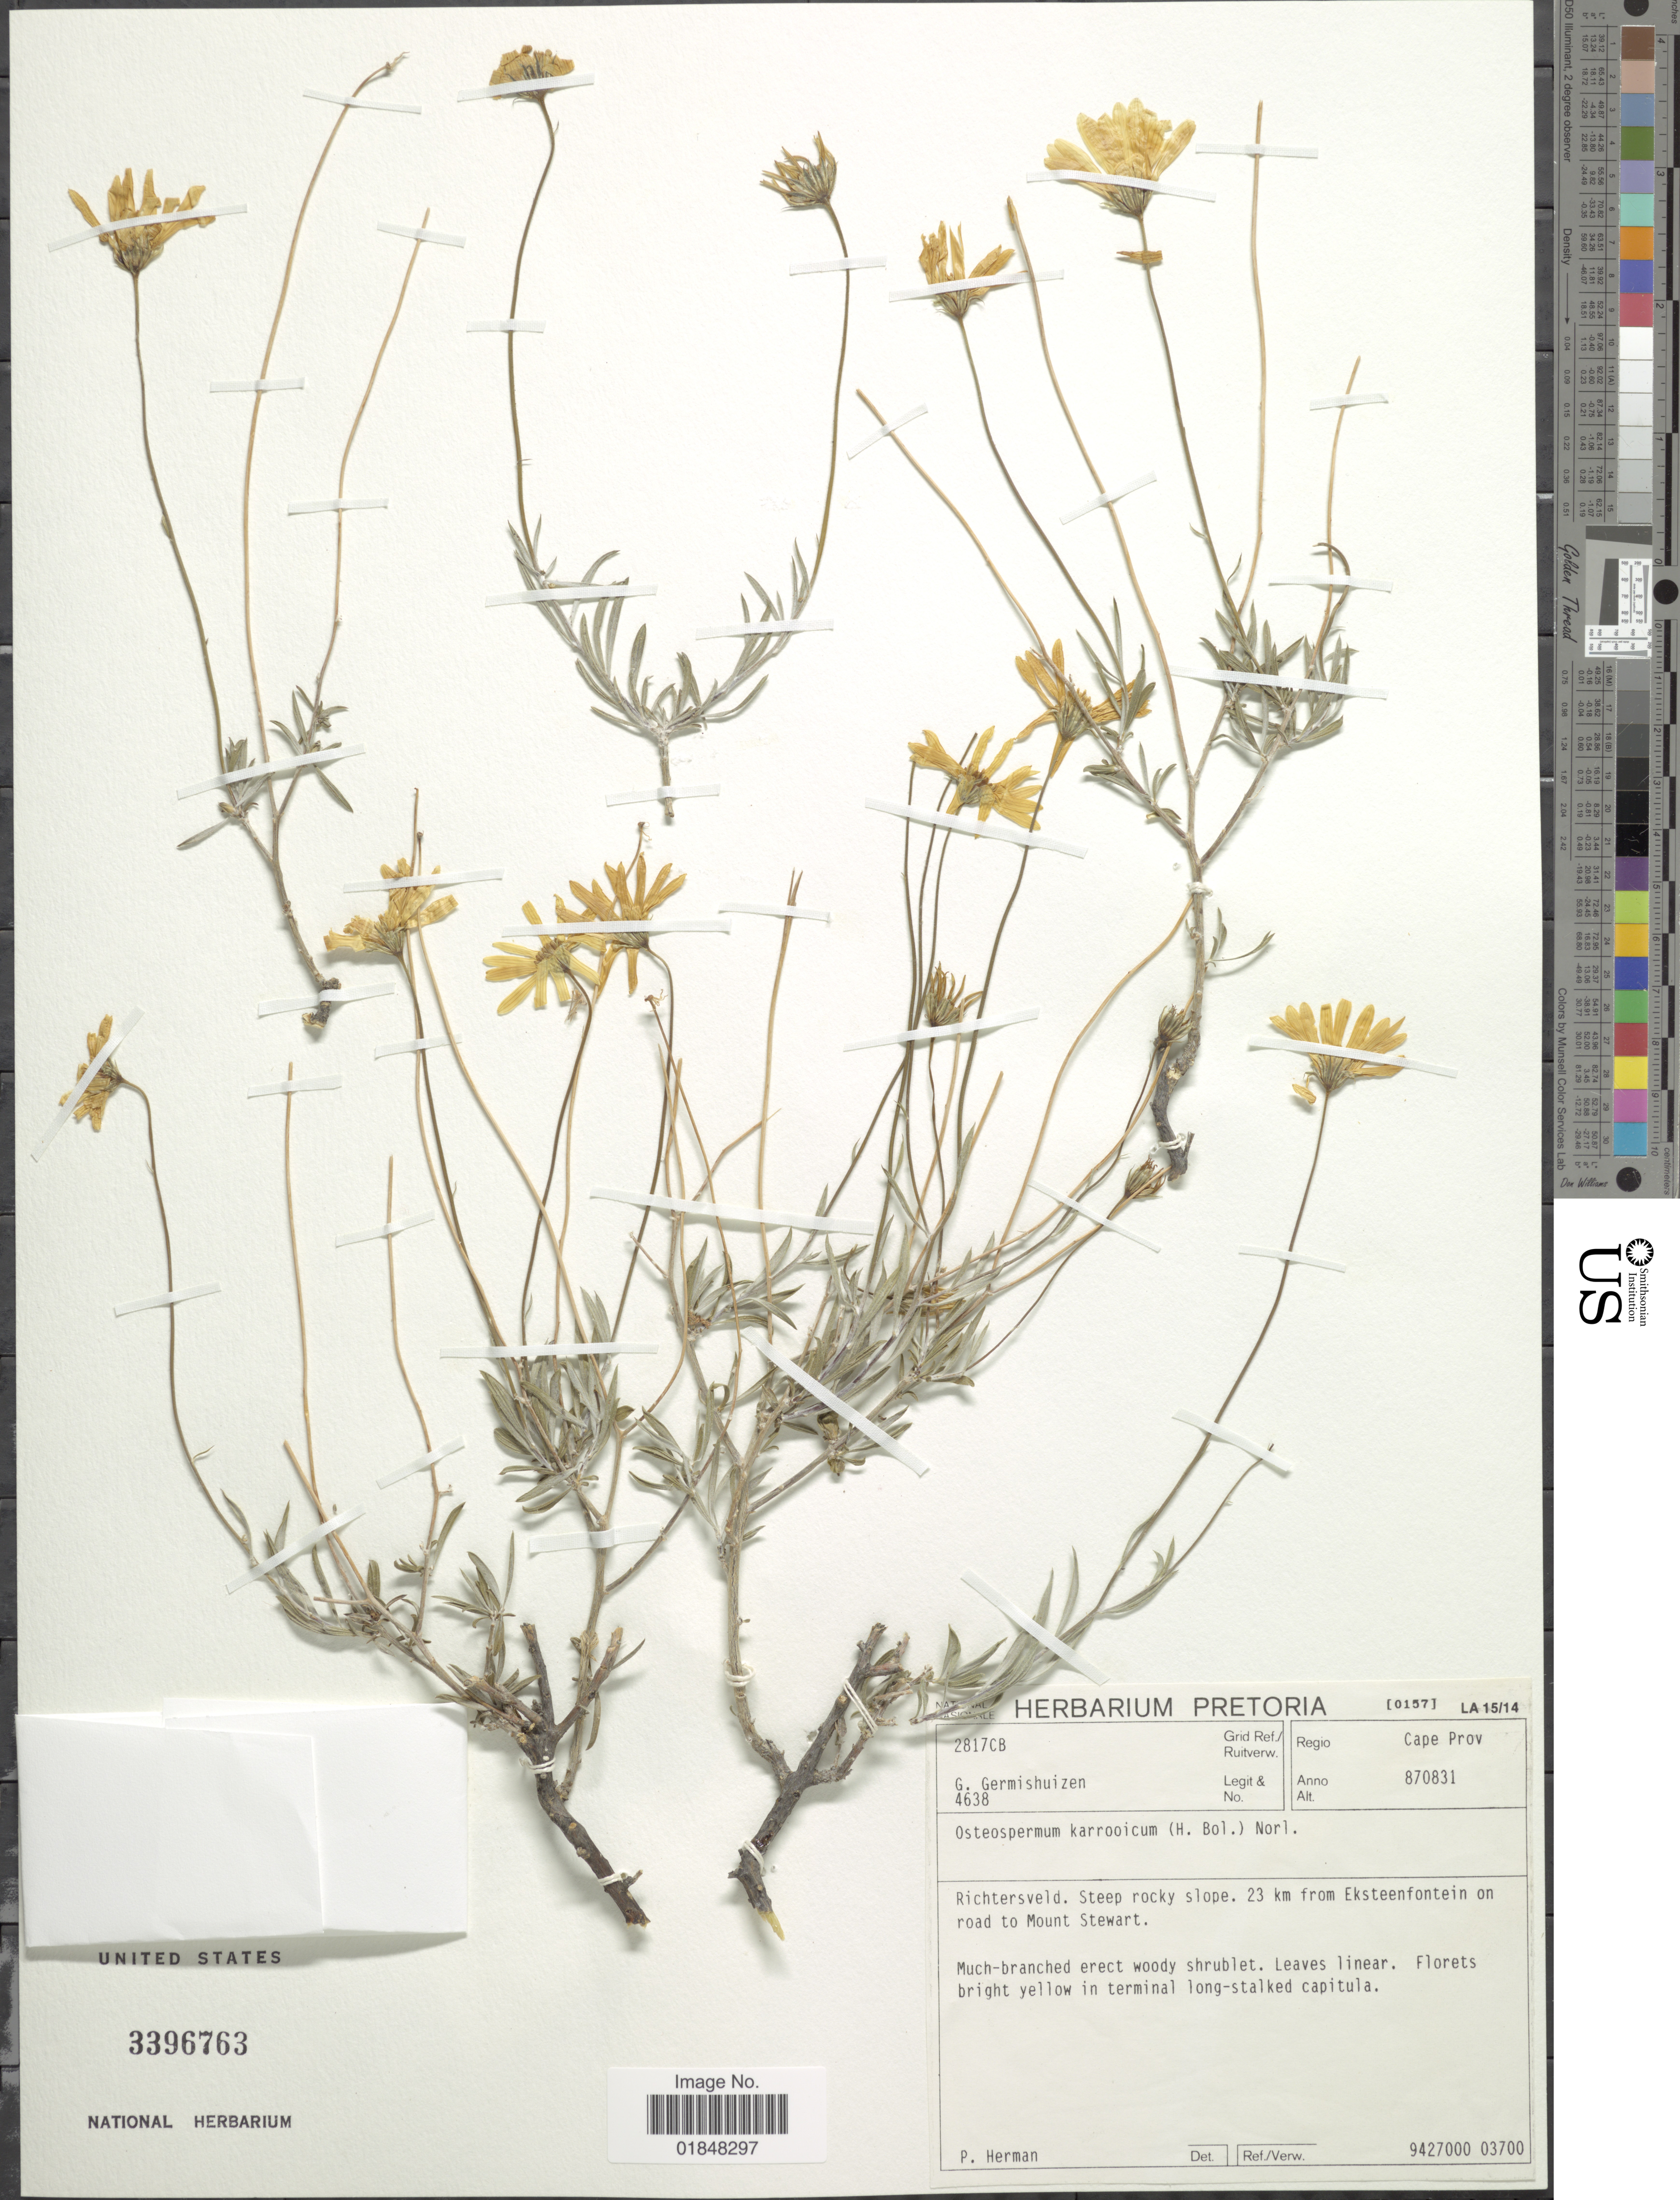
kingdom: Plantae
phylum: Tracheophyta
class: Magnoliopsida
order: Asterales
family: Asteraceae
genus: Osteospermum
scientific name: Osteospermum karrooicm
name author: (Bolus) Norl.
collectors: G. Germishuizen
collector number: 4638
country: South Africa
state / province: Northern Cape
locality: Richtersveld. 23 km from Eksteenfontein on road to Mount Stewart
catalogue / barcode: US 3396763